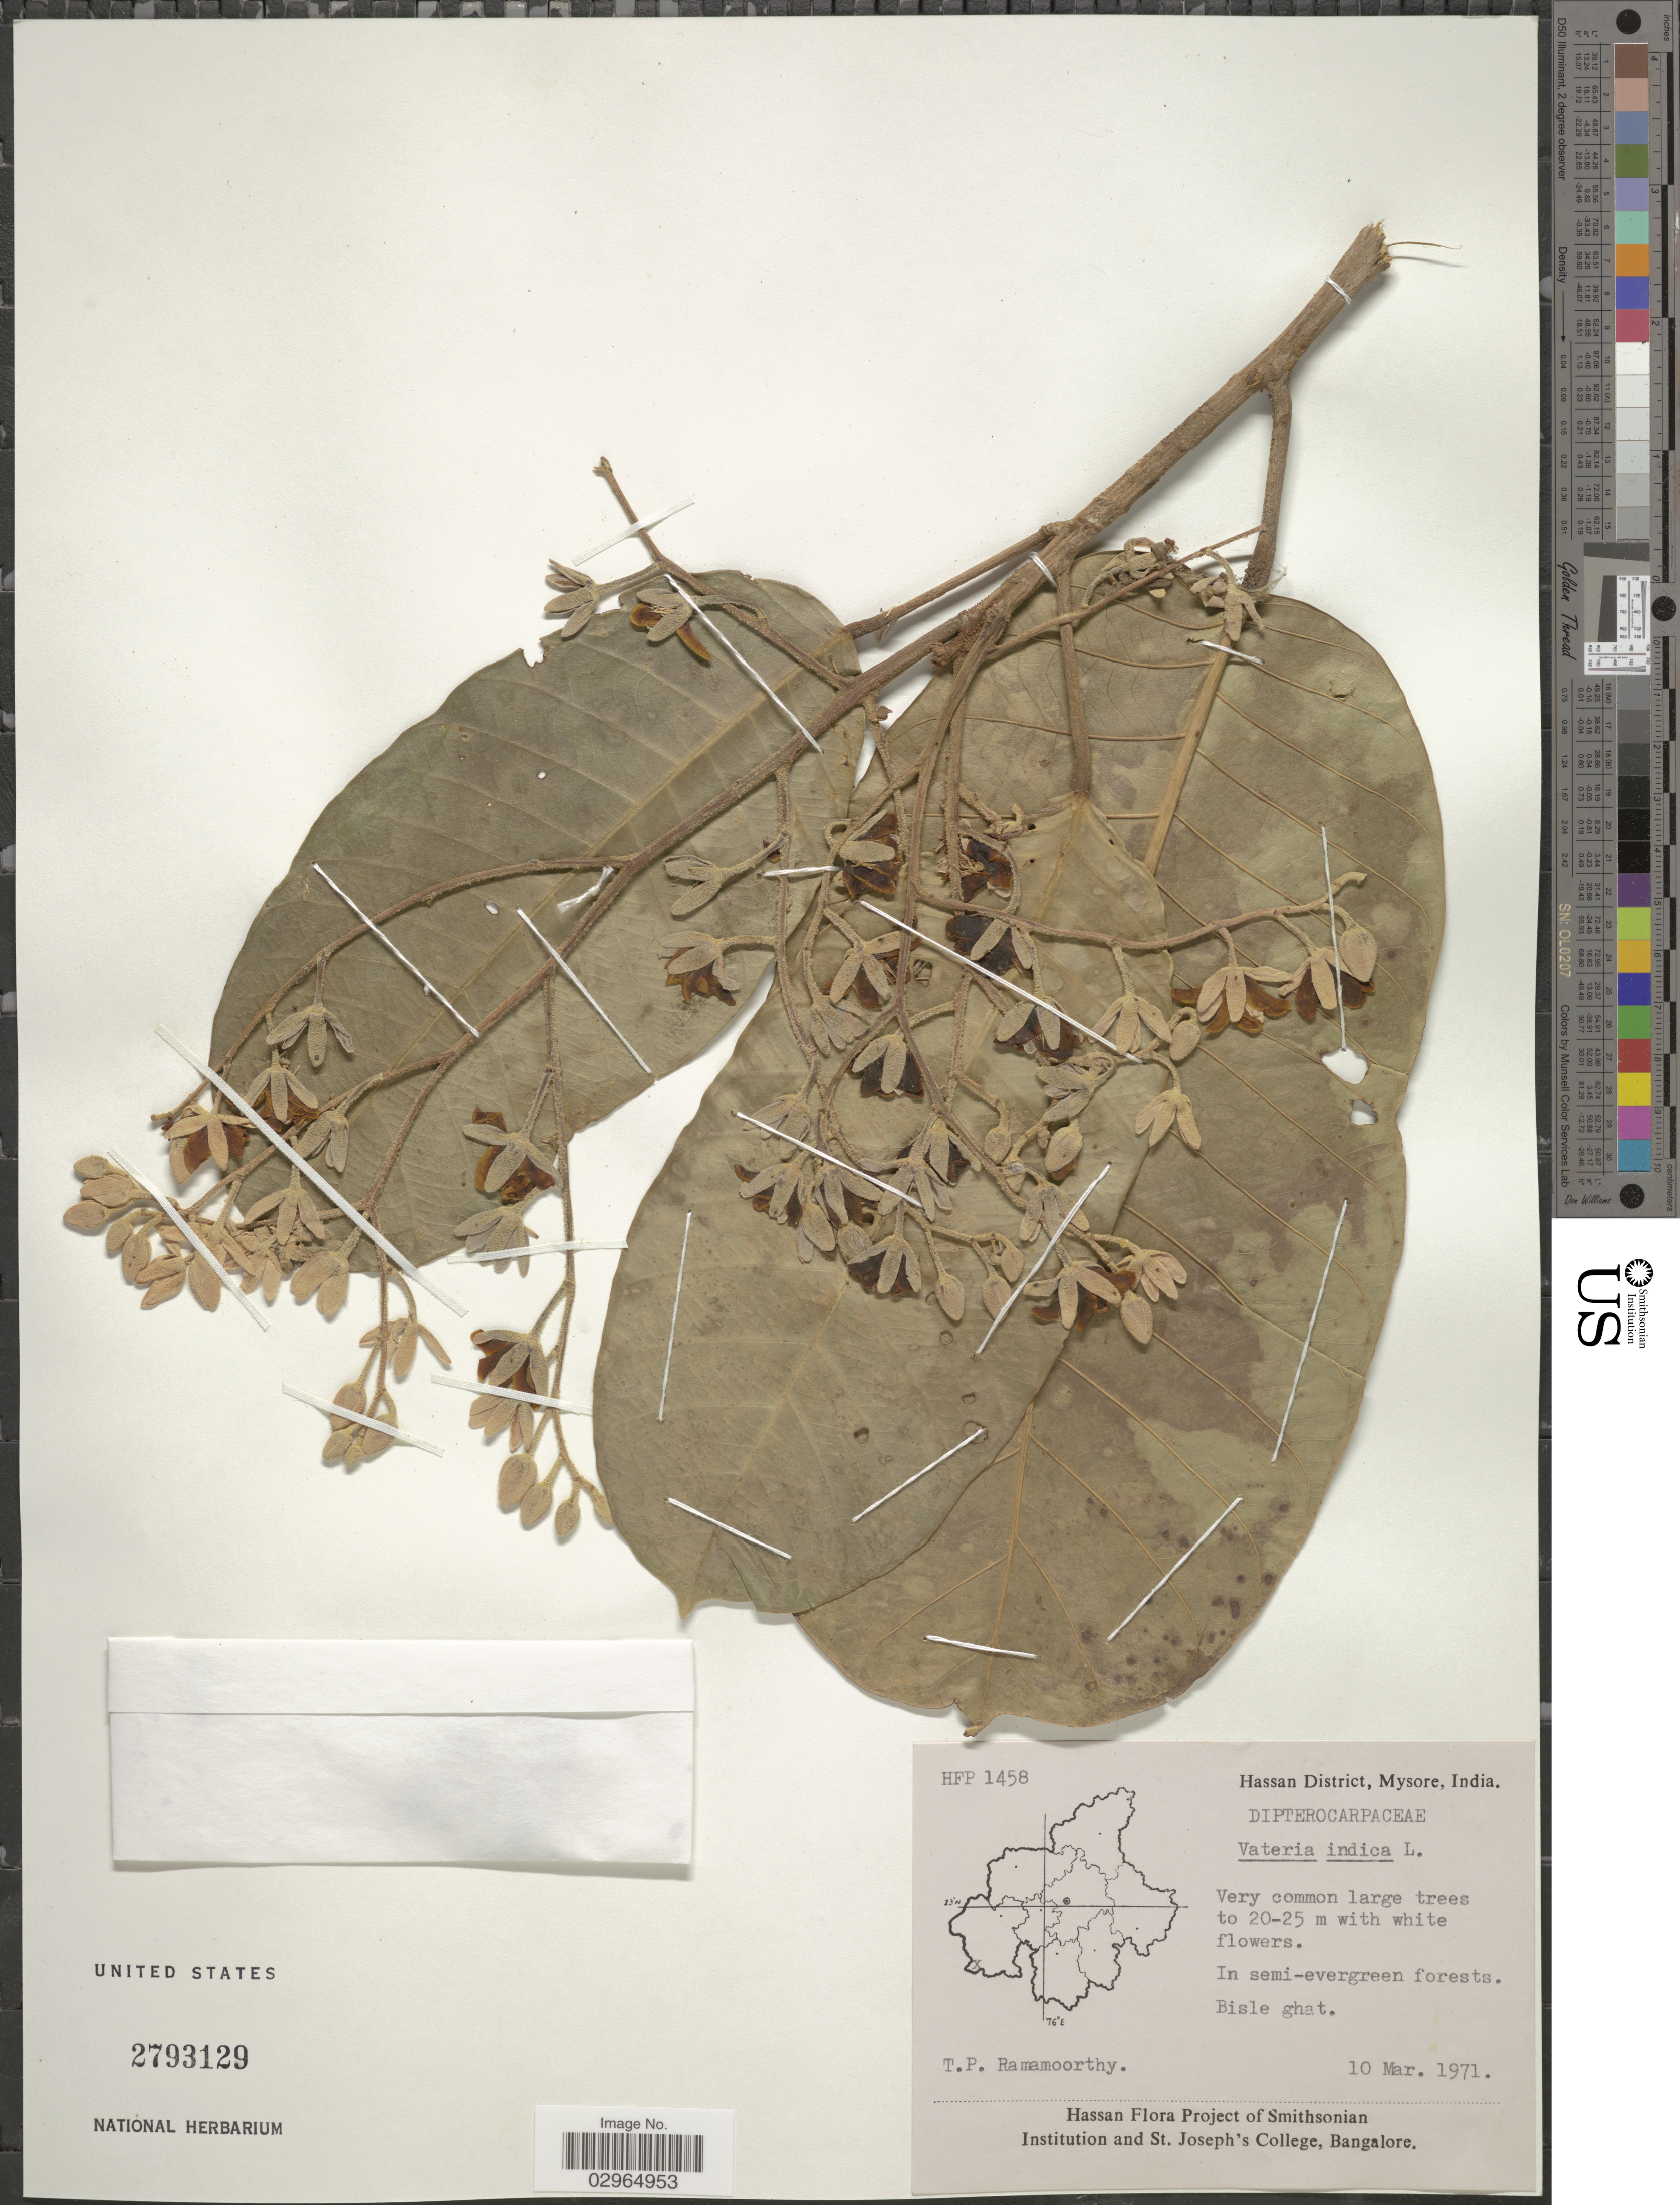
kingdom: Plantae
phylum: Tracheophyta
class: Magnoliopsida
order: Malvales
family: Dipterocarpaceae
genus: Vateria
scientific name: Vateria indica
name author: L.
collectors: T. P. Ramamoorthy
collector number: HFP 1458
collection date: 1971-03-10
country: India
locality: Hassan District, Mysore. Bisle ghat.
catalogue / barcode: US 2793129